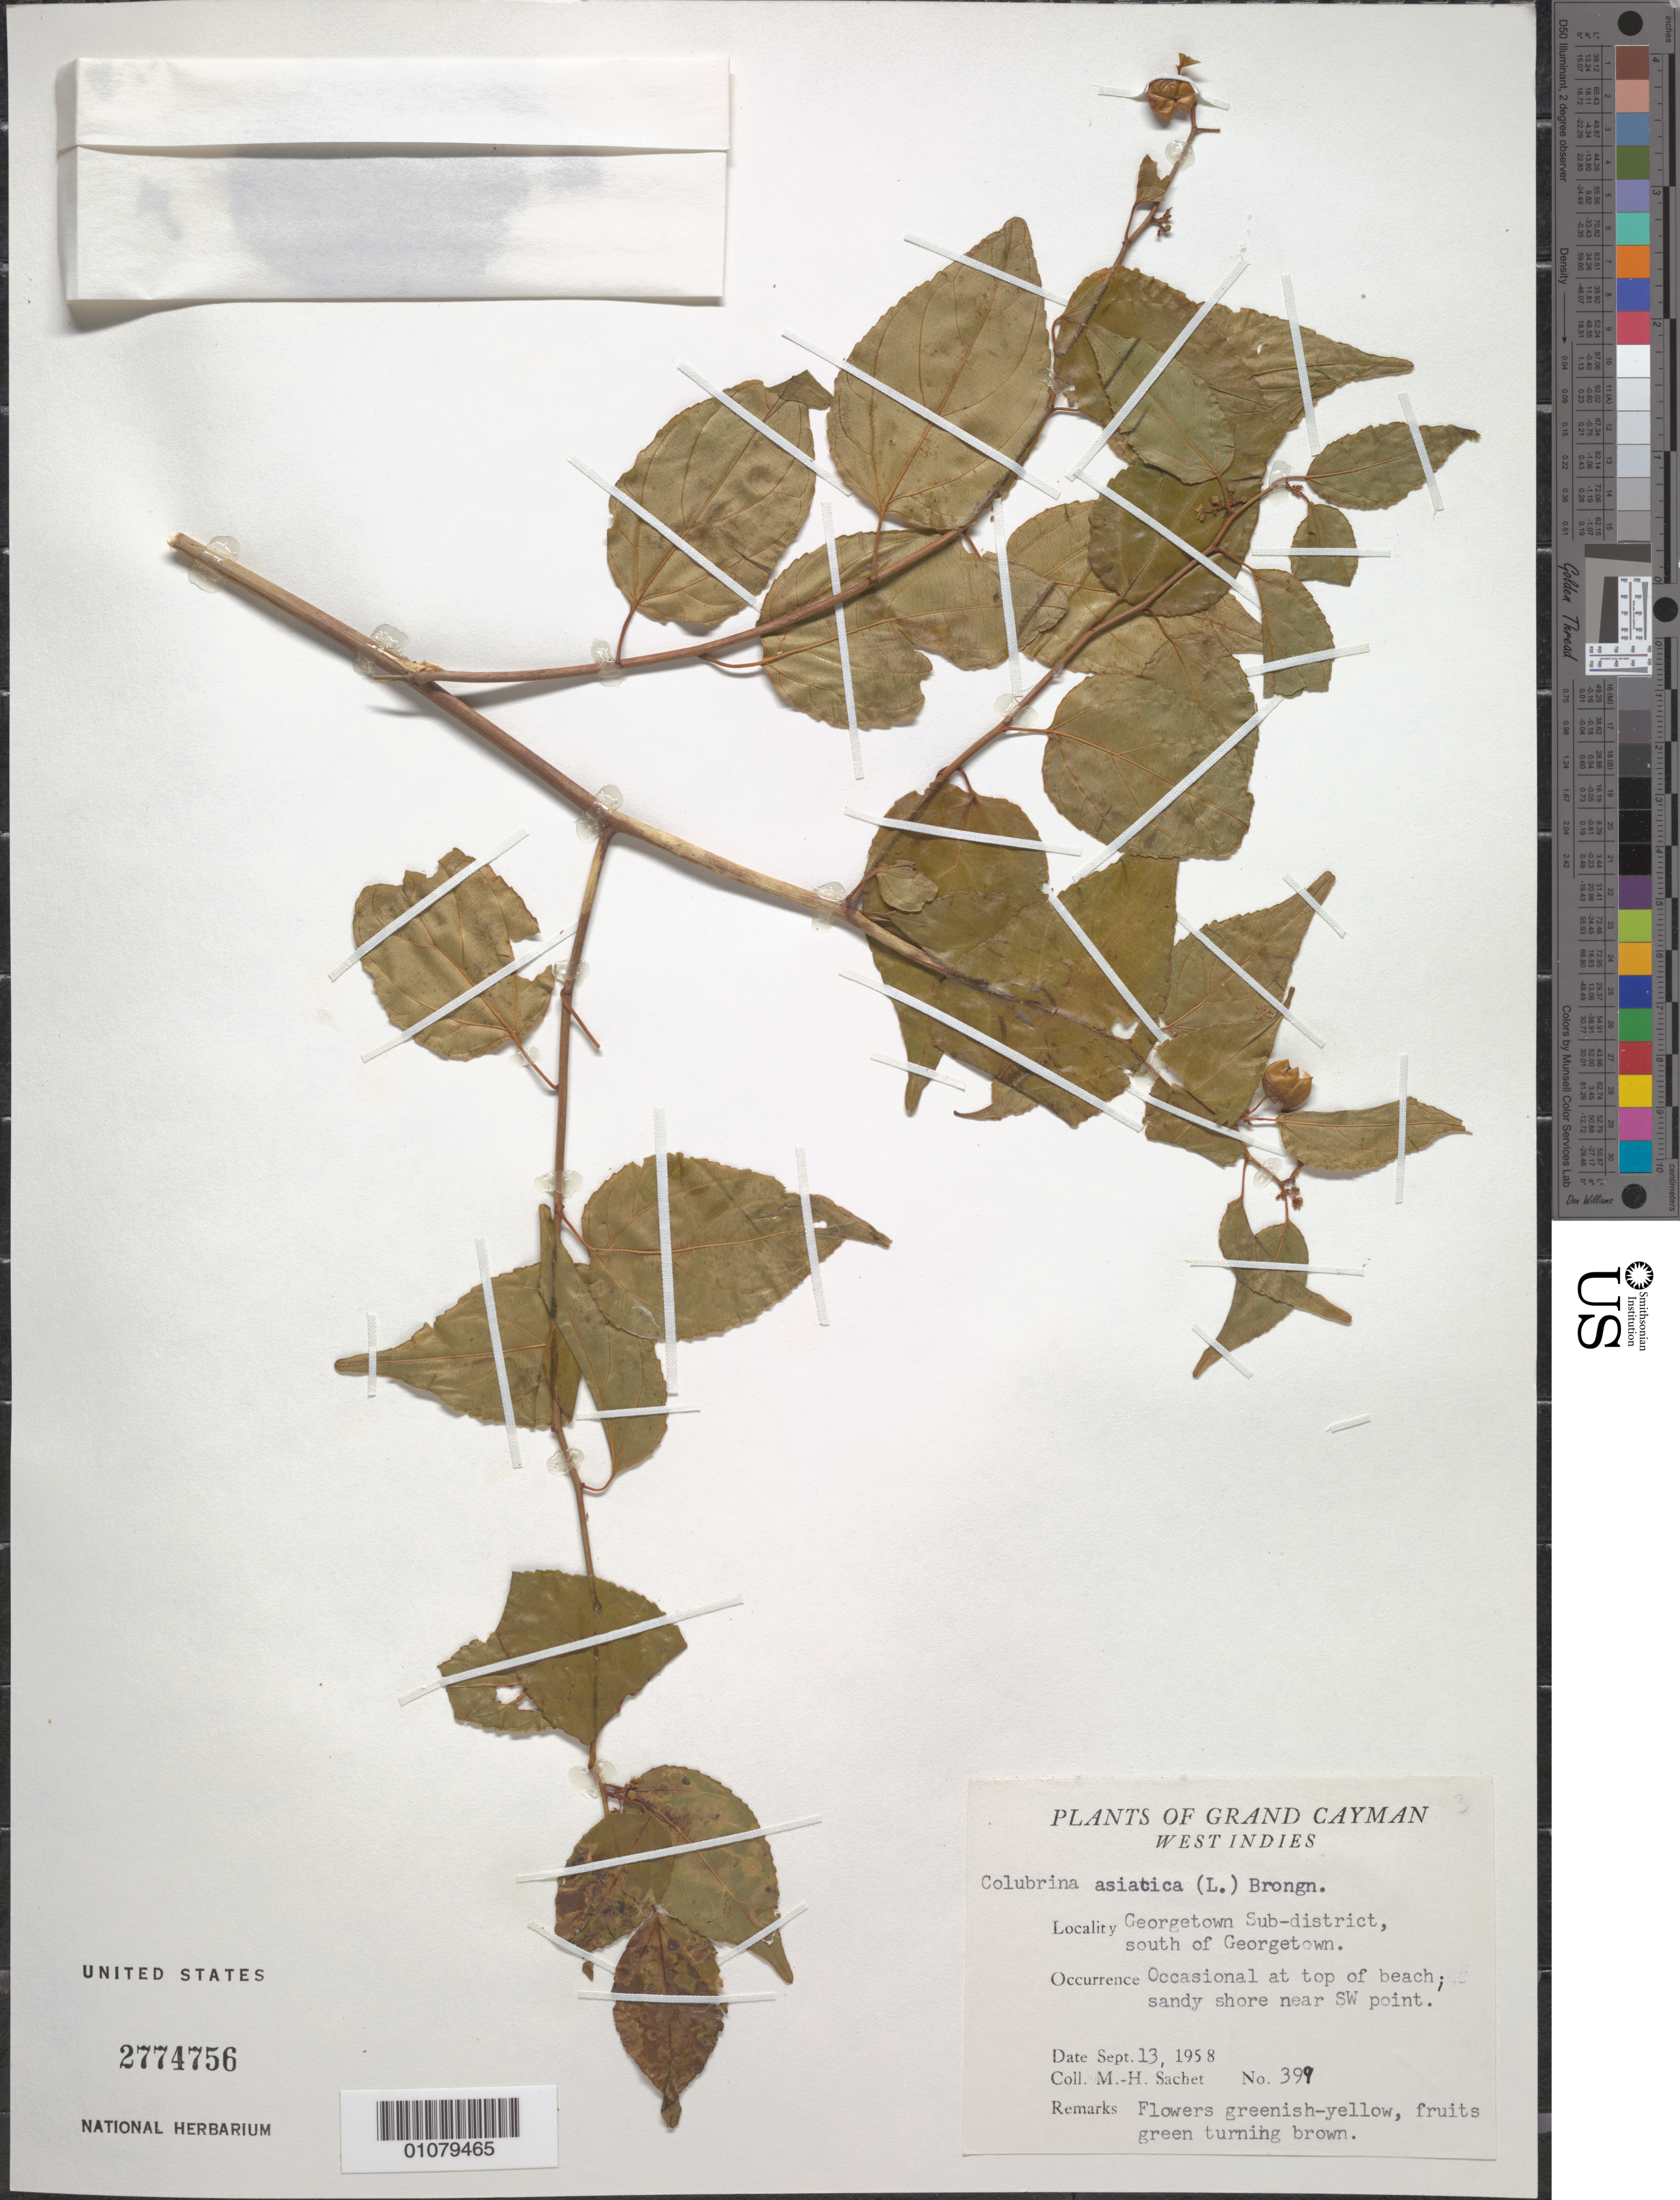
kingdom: Plantae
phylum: Tracheophyta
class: Magnoliopsida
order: Rosales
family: Rhamnaceae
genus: Colubrina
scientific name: Colubrina asiatica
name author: (L.) Brongn.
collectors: M.-H. Sachet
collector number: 399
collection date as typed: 13 Sep 1958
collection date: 1958-09-13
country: Cayman Islands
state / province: Georgetown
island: Grand Cayman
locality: Georgetown Sub-district, S of Georgetown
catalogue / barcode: US 2774756